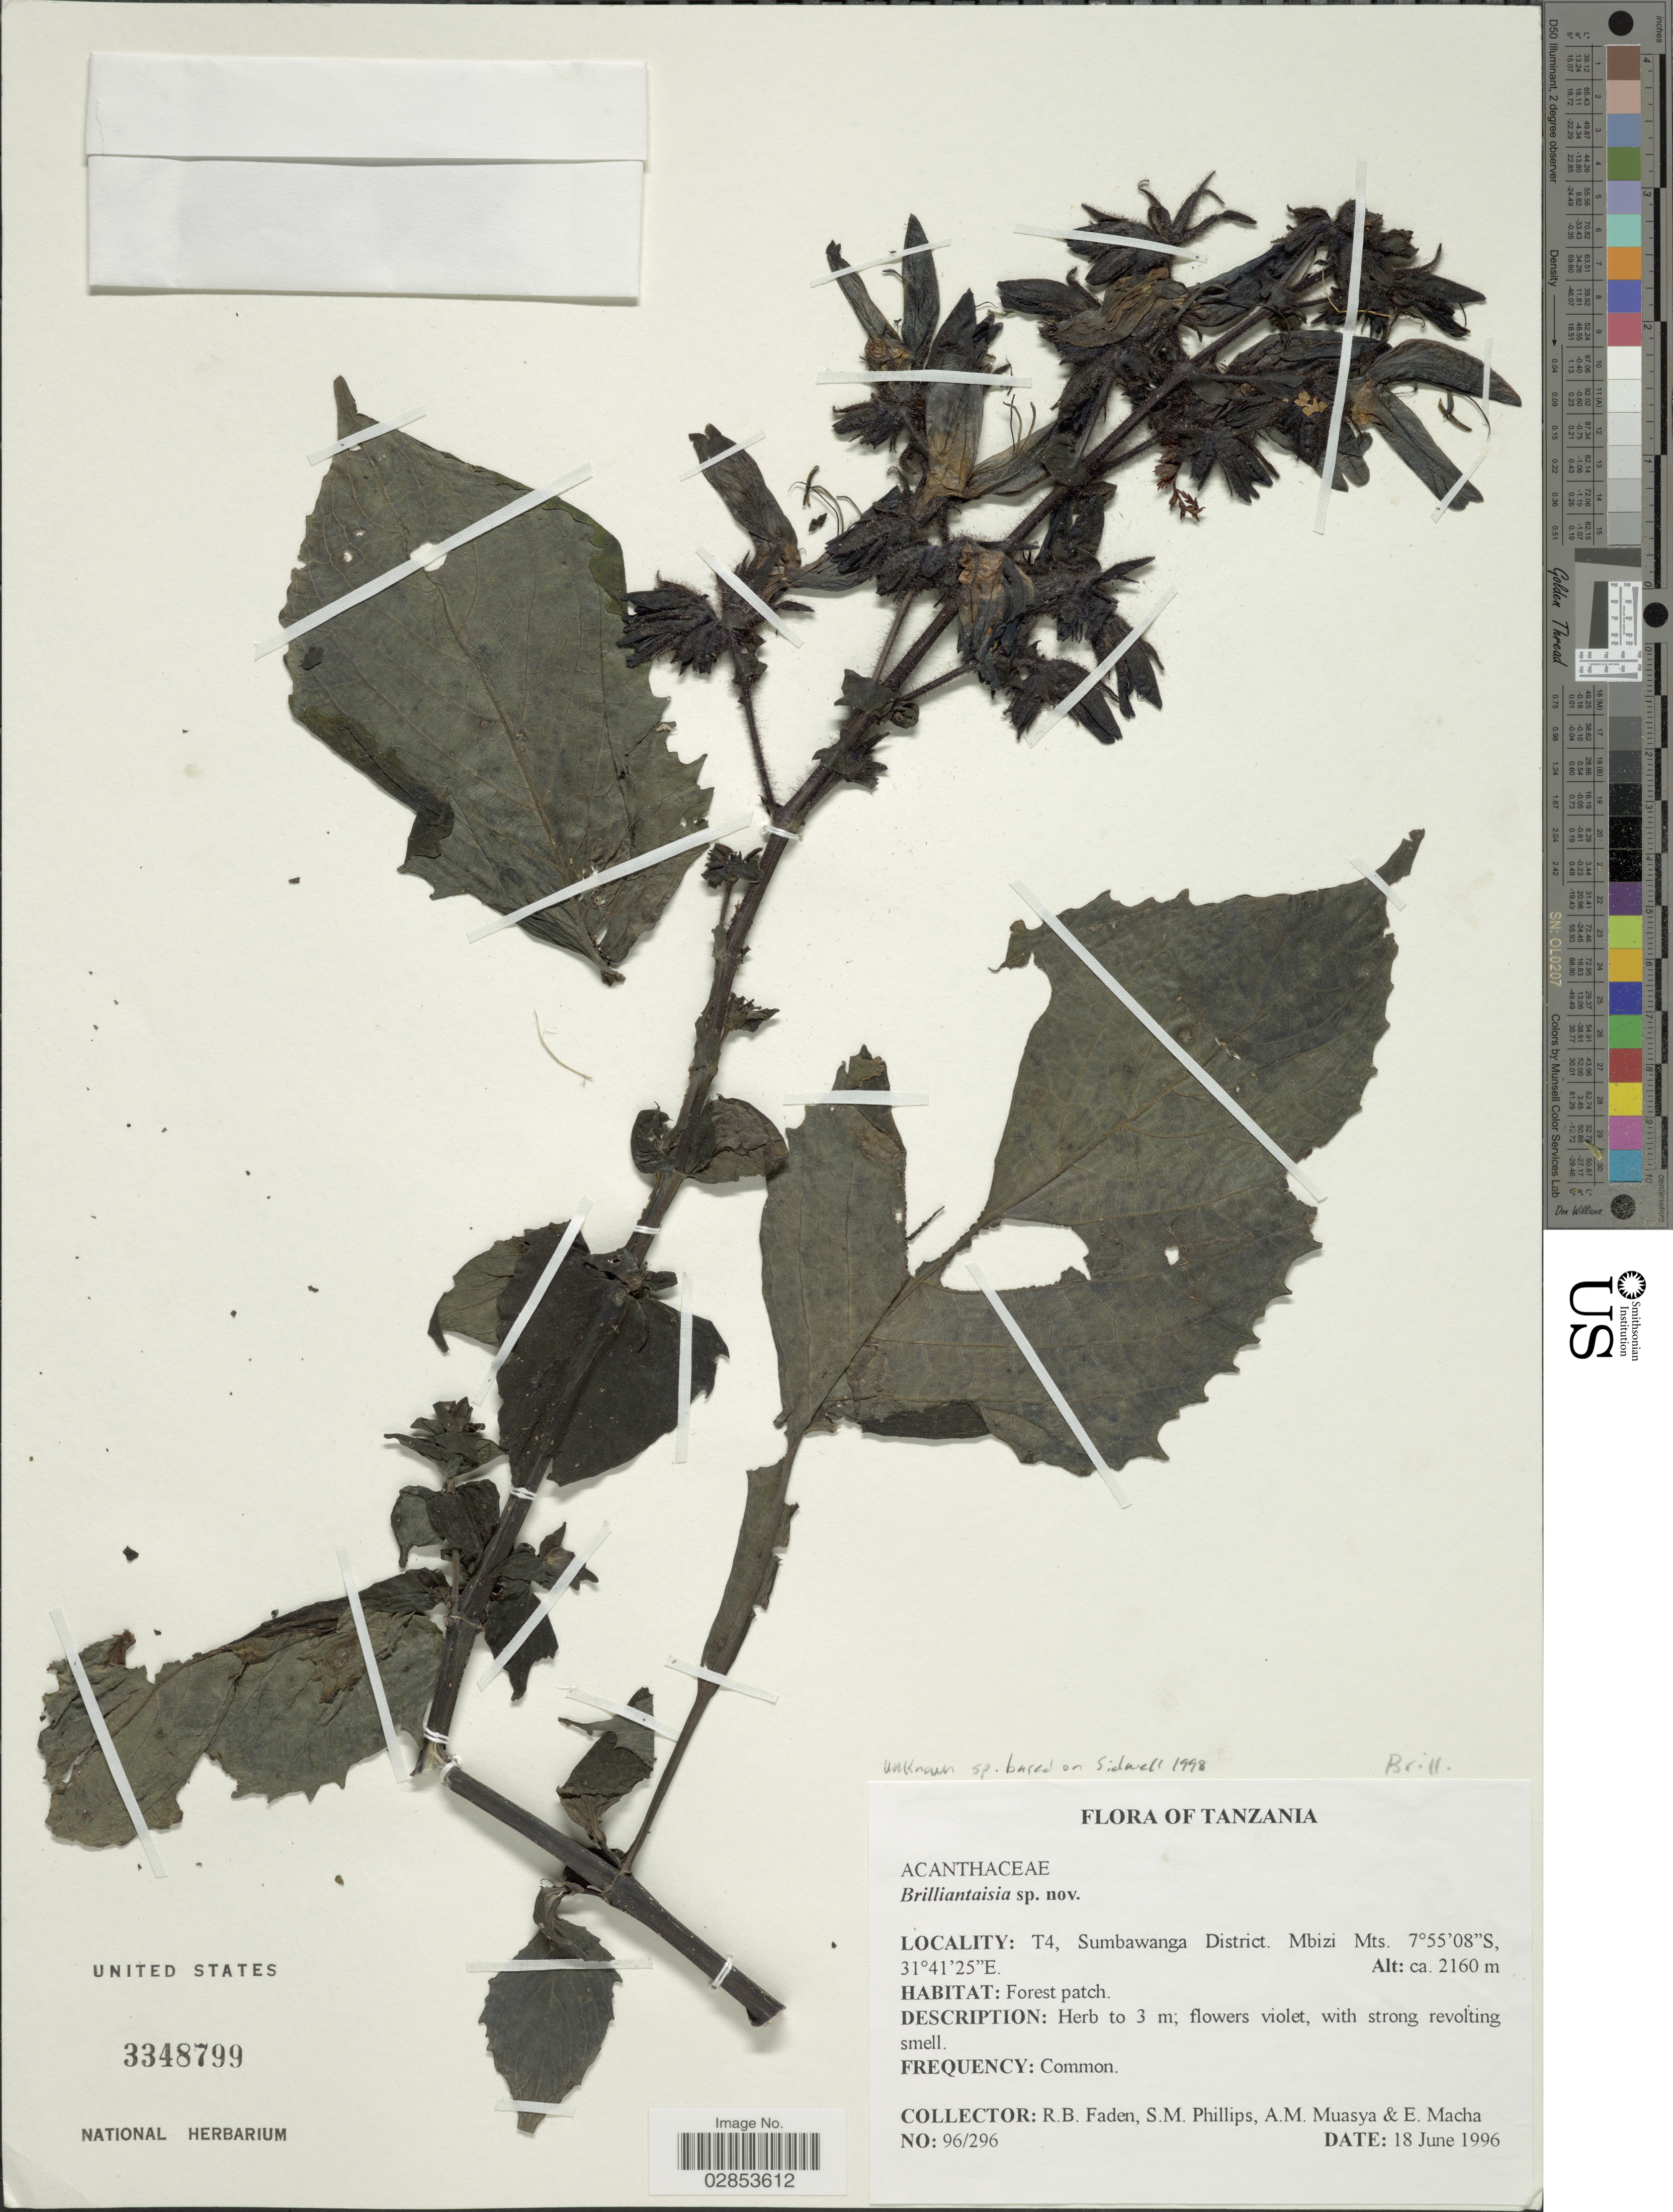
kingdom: Plantae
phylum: Tracheophyta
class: Magnoliopsida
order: Lamiales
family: Acanthaceae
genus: Brillantaisia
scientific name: Brillantaisia sp.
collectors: R. B. Faden, S. M. Phillips, A. Muasya & E. Macha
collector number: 96/296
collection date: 1996-06-18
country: Tanzania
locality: T4, Sumbawanga District. Mbizi Mts.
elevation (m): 2160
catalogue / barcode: US 3348799